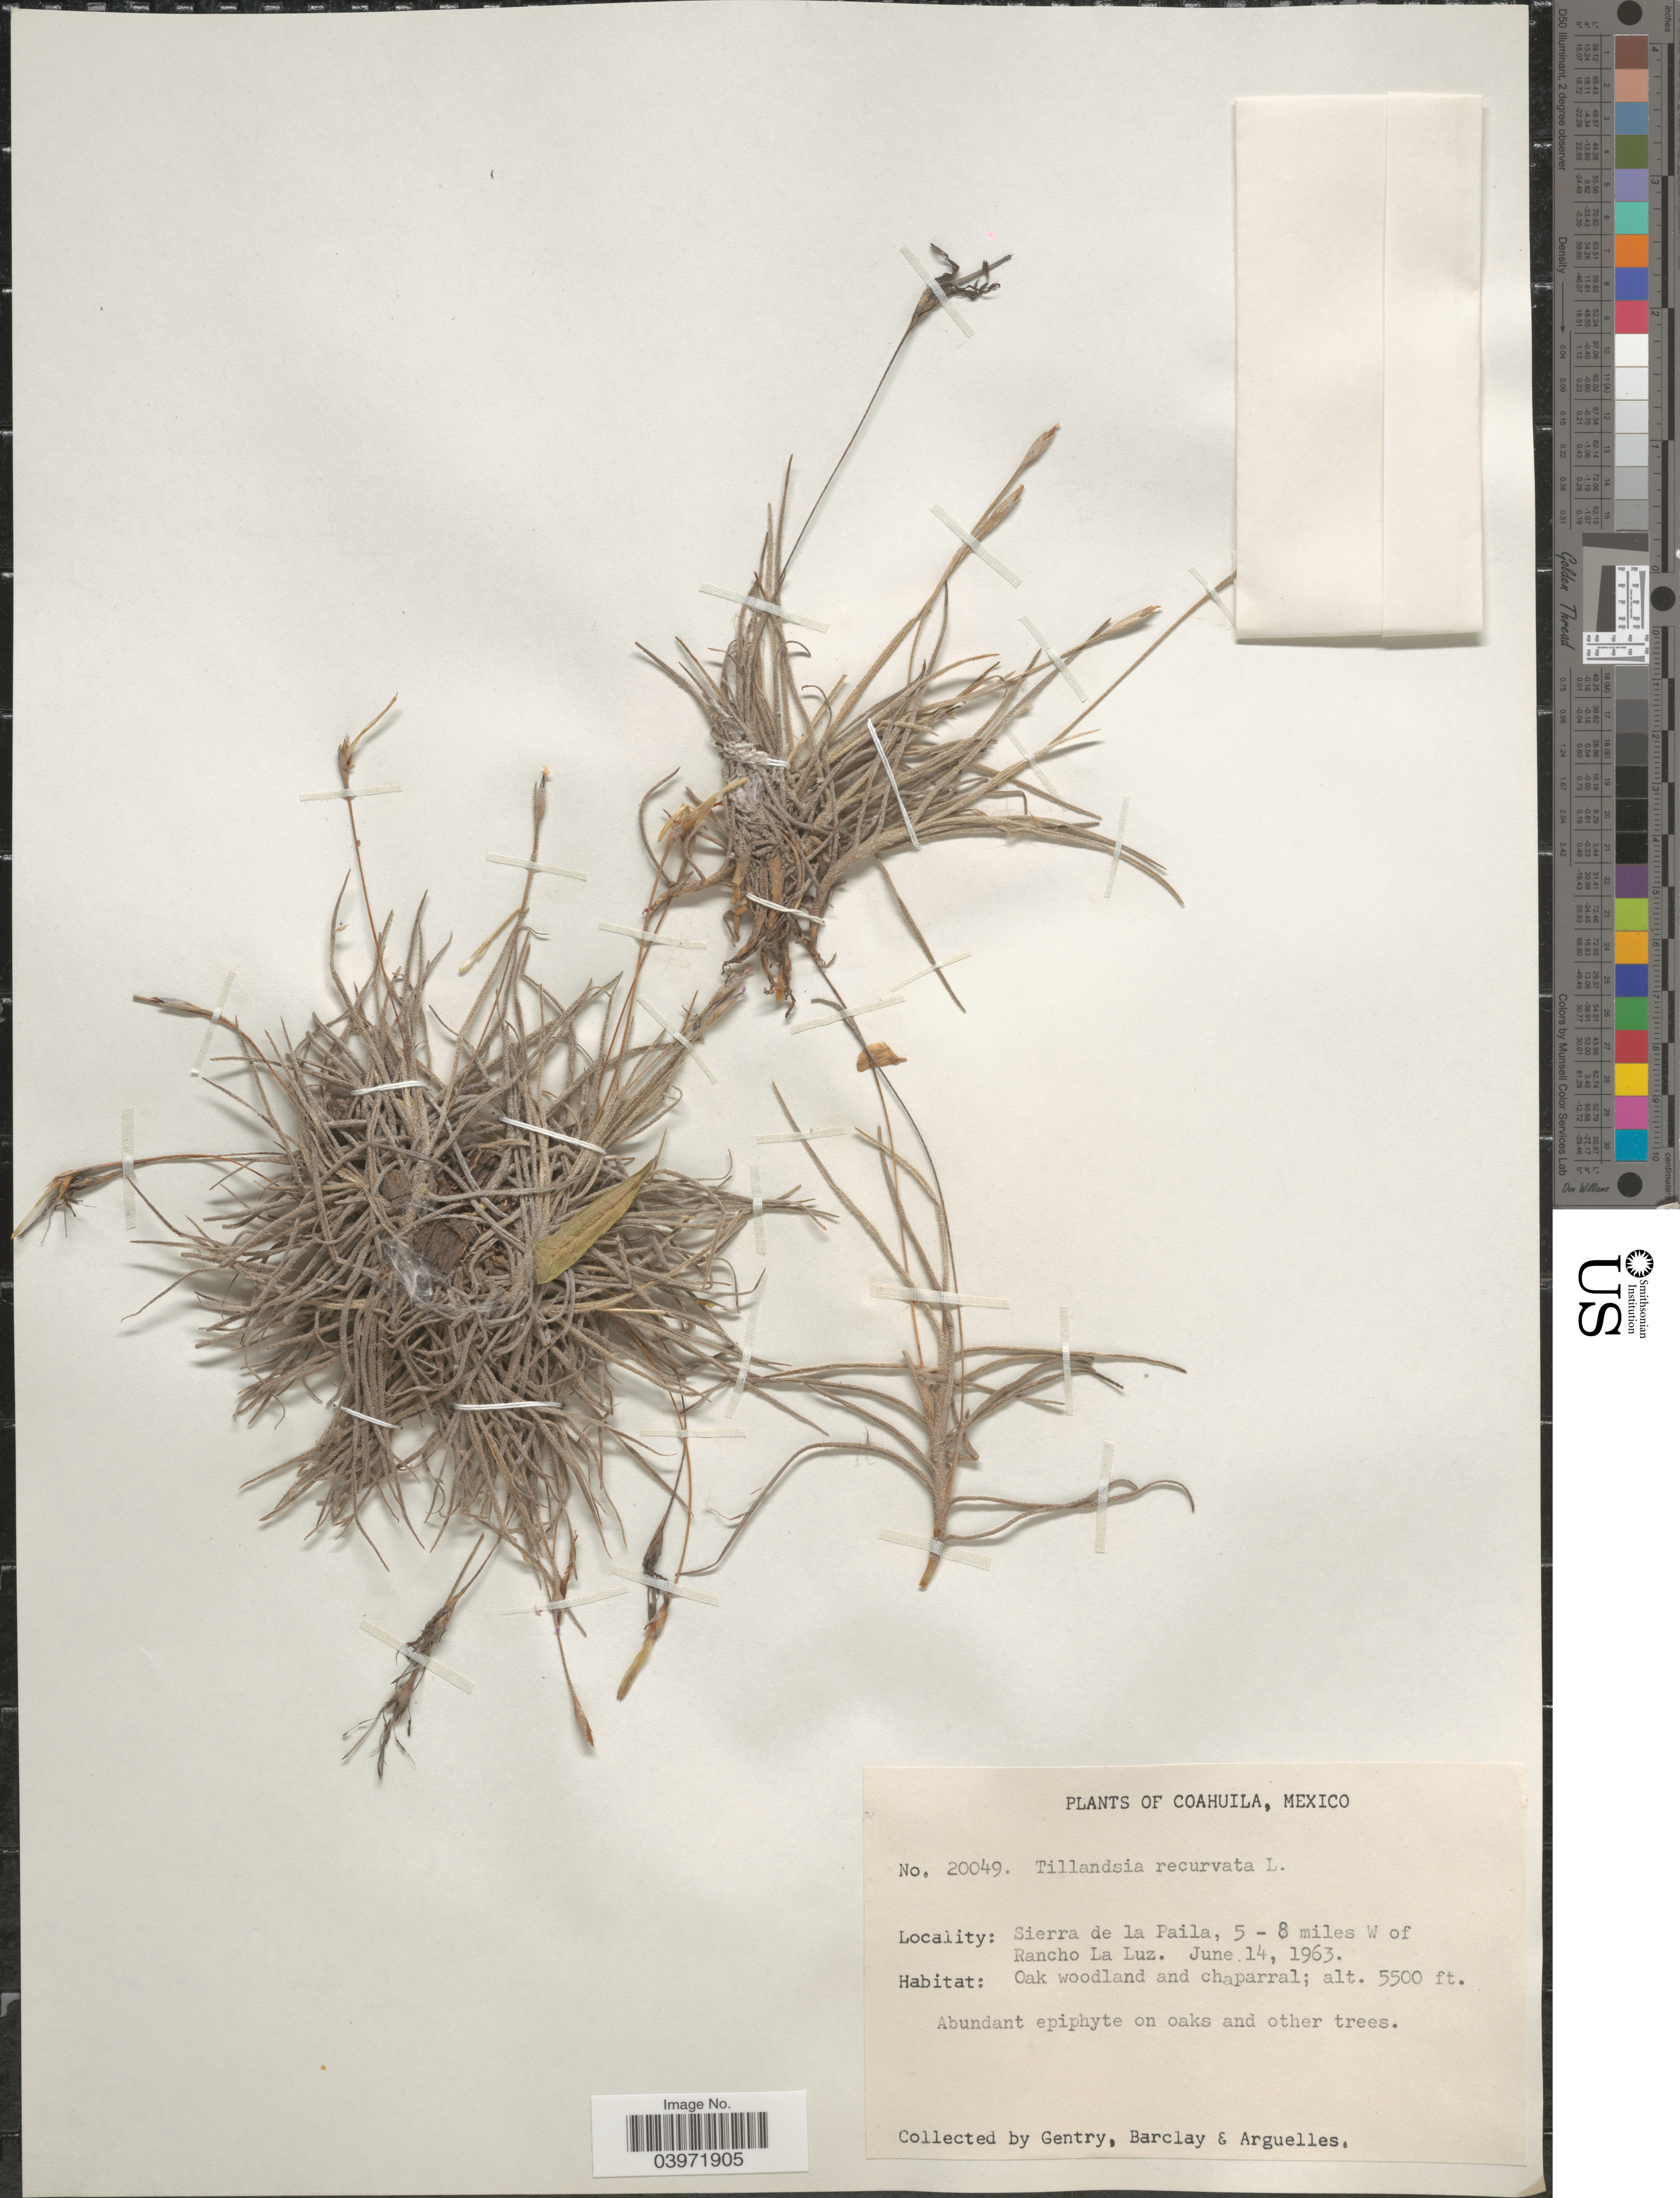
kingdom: Plantae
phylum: Tracheophyta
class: Liliopsida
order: Poales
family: Bromeliaceae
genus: Tillandsia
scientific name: Tillandsia recurvata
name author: L.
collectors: Gentry, --, -- Barclay & Arguelles, --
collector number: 20049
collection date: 1963-06-14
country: Mexico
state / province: Coahuila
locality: Sierra de la Paila, 5-8 miles W of Rancho La Luz.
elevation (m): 1676